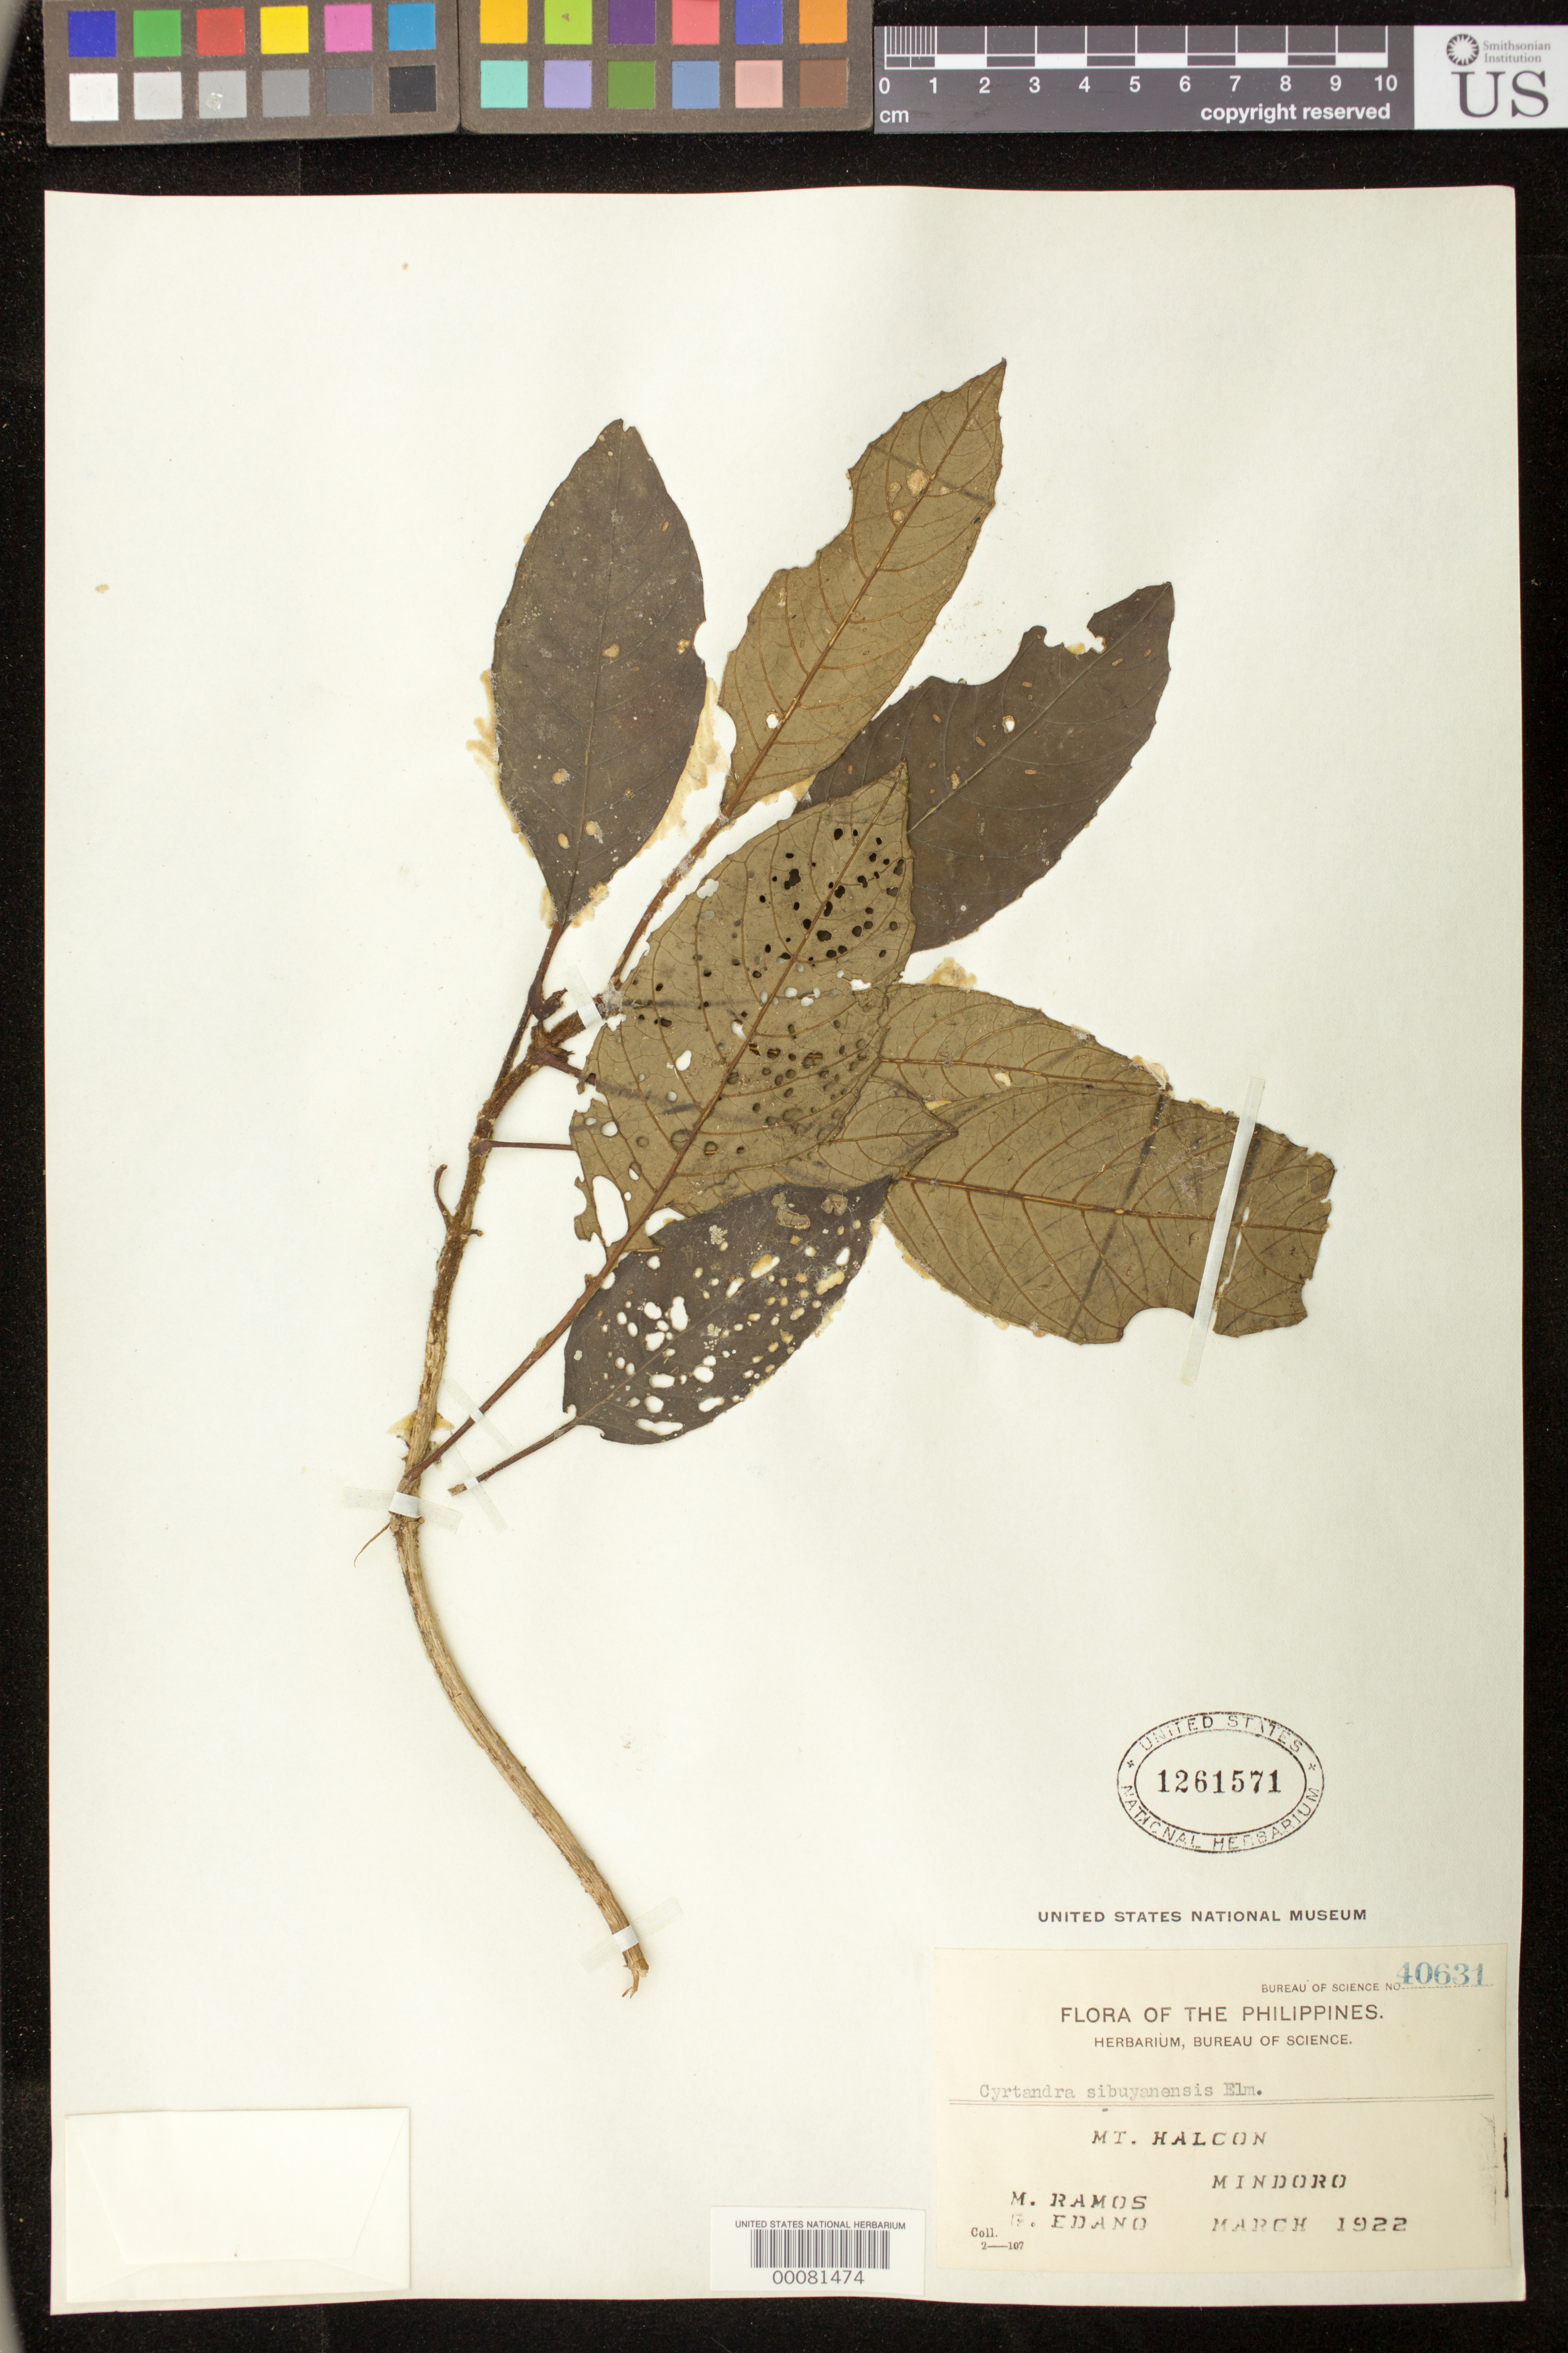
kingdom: Plantae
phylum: Tracheophyta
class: Magnoliopsida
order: Lamiales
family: Gesneriaceae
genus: Cyrtandra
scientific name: Cyrtandra sibuyanensis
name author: Elmer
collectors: M. Ramos & G. Edaño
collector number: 40631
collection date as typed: Mar 1922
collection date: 1922-03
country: Philippines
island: Mindoro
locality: Mindoro oriental, Mt halcon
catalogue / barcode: US 1261571